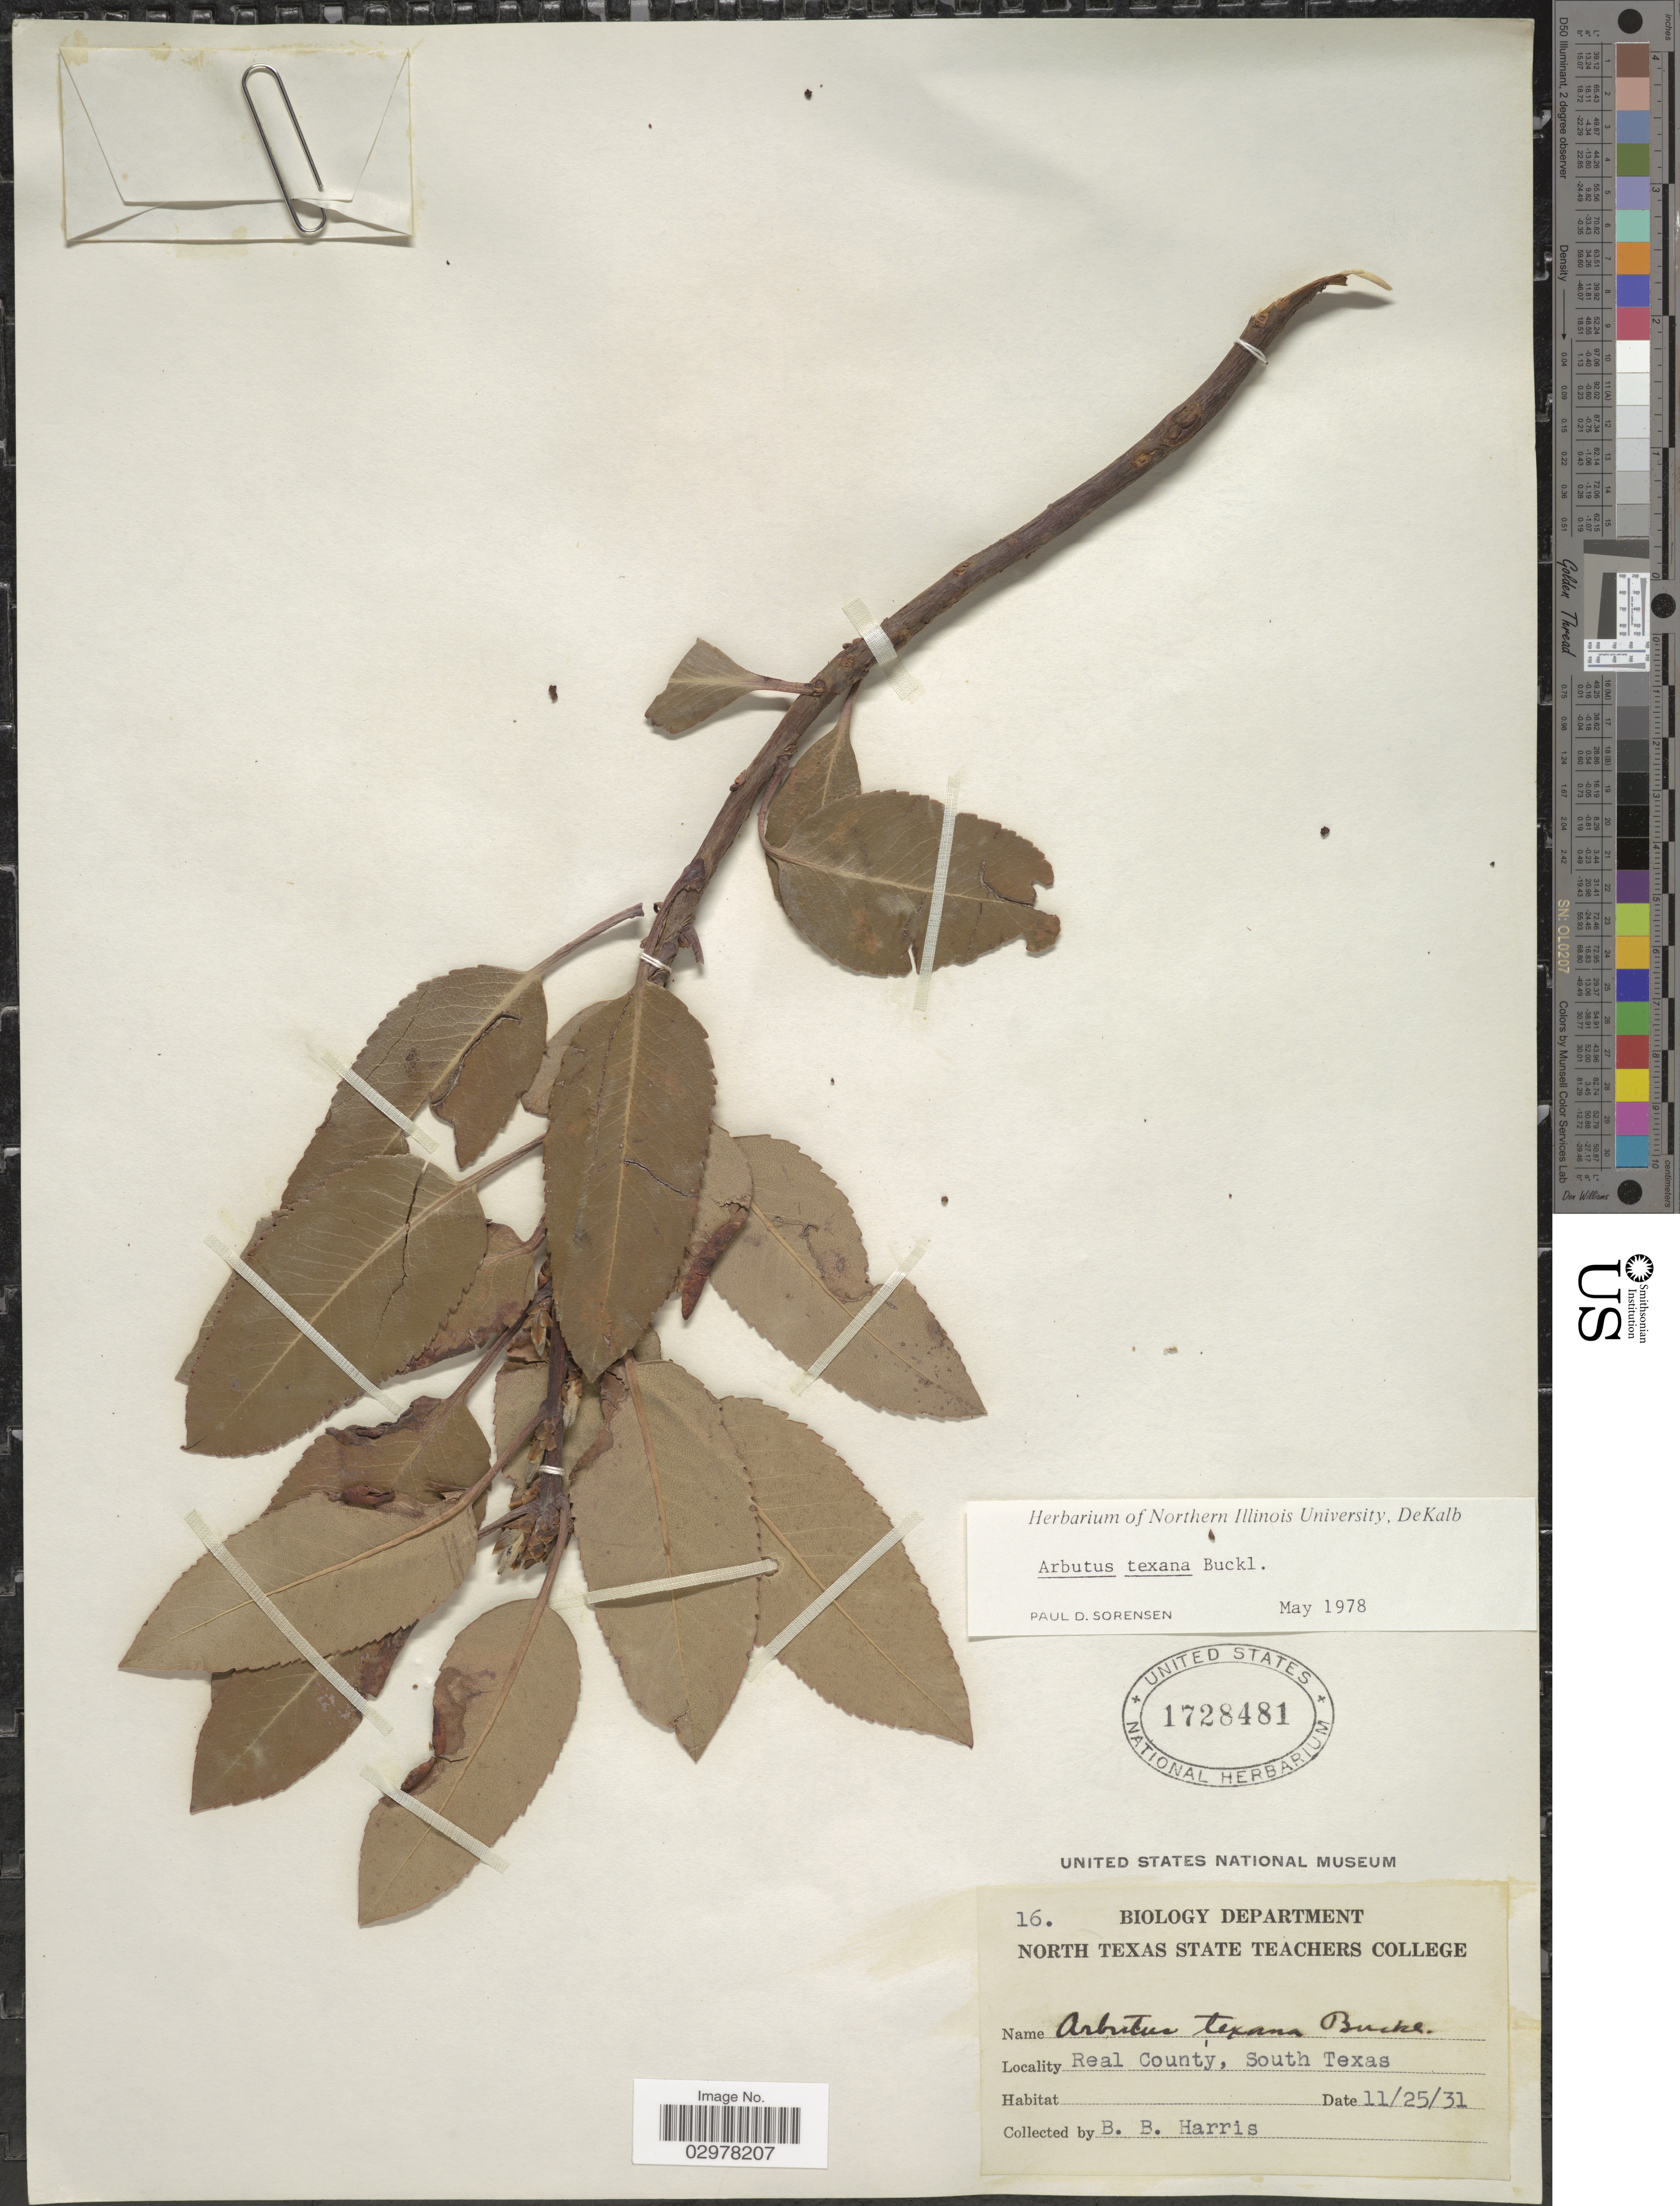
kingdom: Plantae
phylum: Tracheophyta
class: Magnoliopsida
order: Ericales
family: Ericaceae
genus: Arbutus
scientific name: Arbutus texana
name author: Buckley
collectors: B. B. Harris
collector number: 16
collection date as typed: Transcribed d/m/y: 25/11/31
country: United States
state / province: Texas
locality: Real County, South Texas.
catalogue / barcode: US 1728481